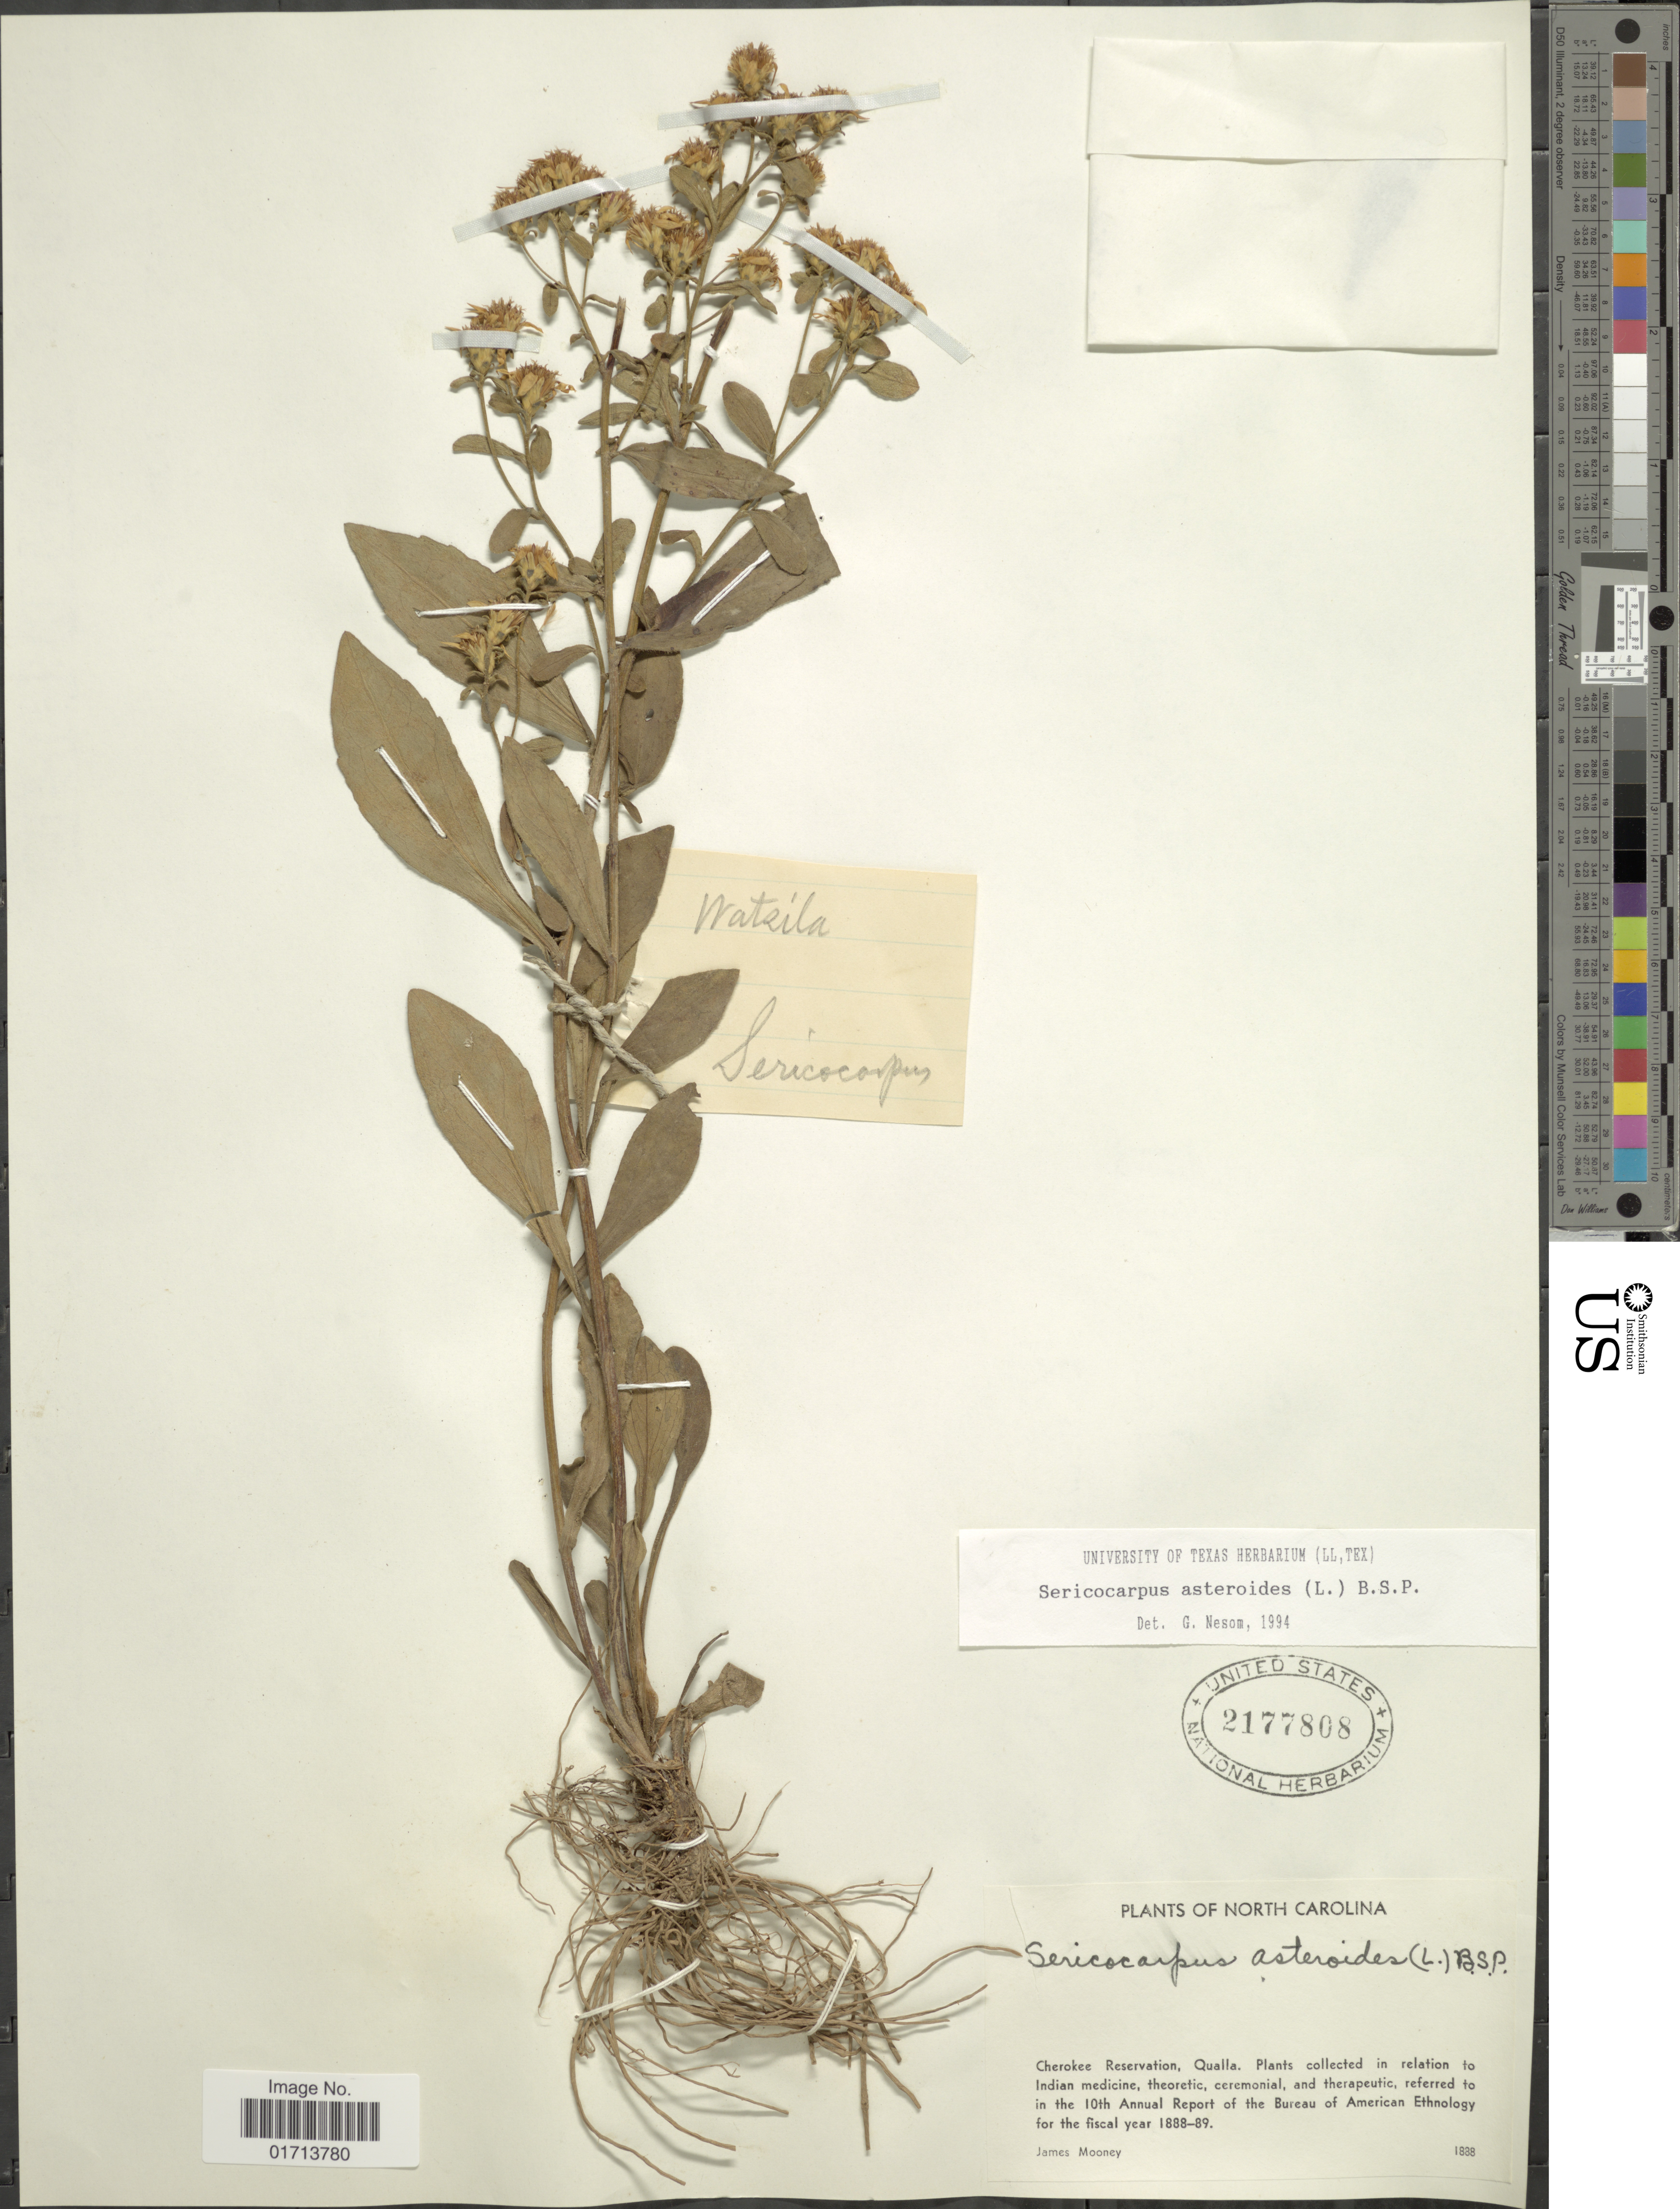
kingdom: Plantae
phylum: Tracheophyta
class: Magnoliopsida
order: Asterales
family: Asteraceae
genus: Sericocarpus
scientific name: Sericocarpus asteroides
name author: (L.) Britton, Stearns & Poggenb.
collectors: J. Mooney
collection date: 1888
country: United States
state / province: North Carolina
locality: Cherokee Reservation, Qualla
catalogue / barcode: US 2177808